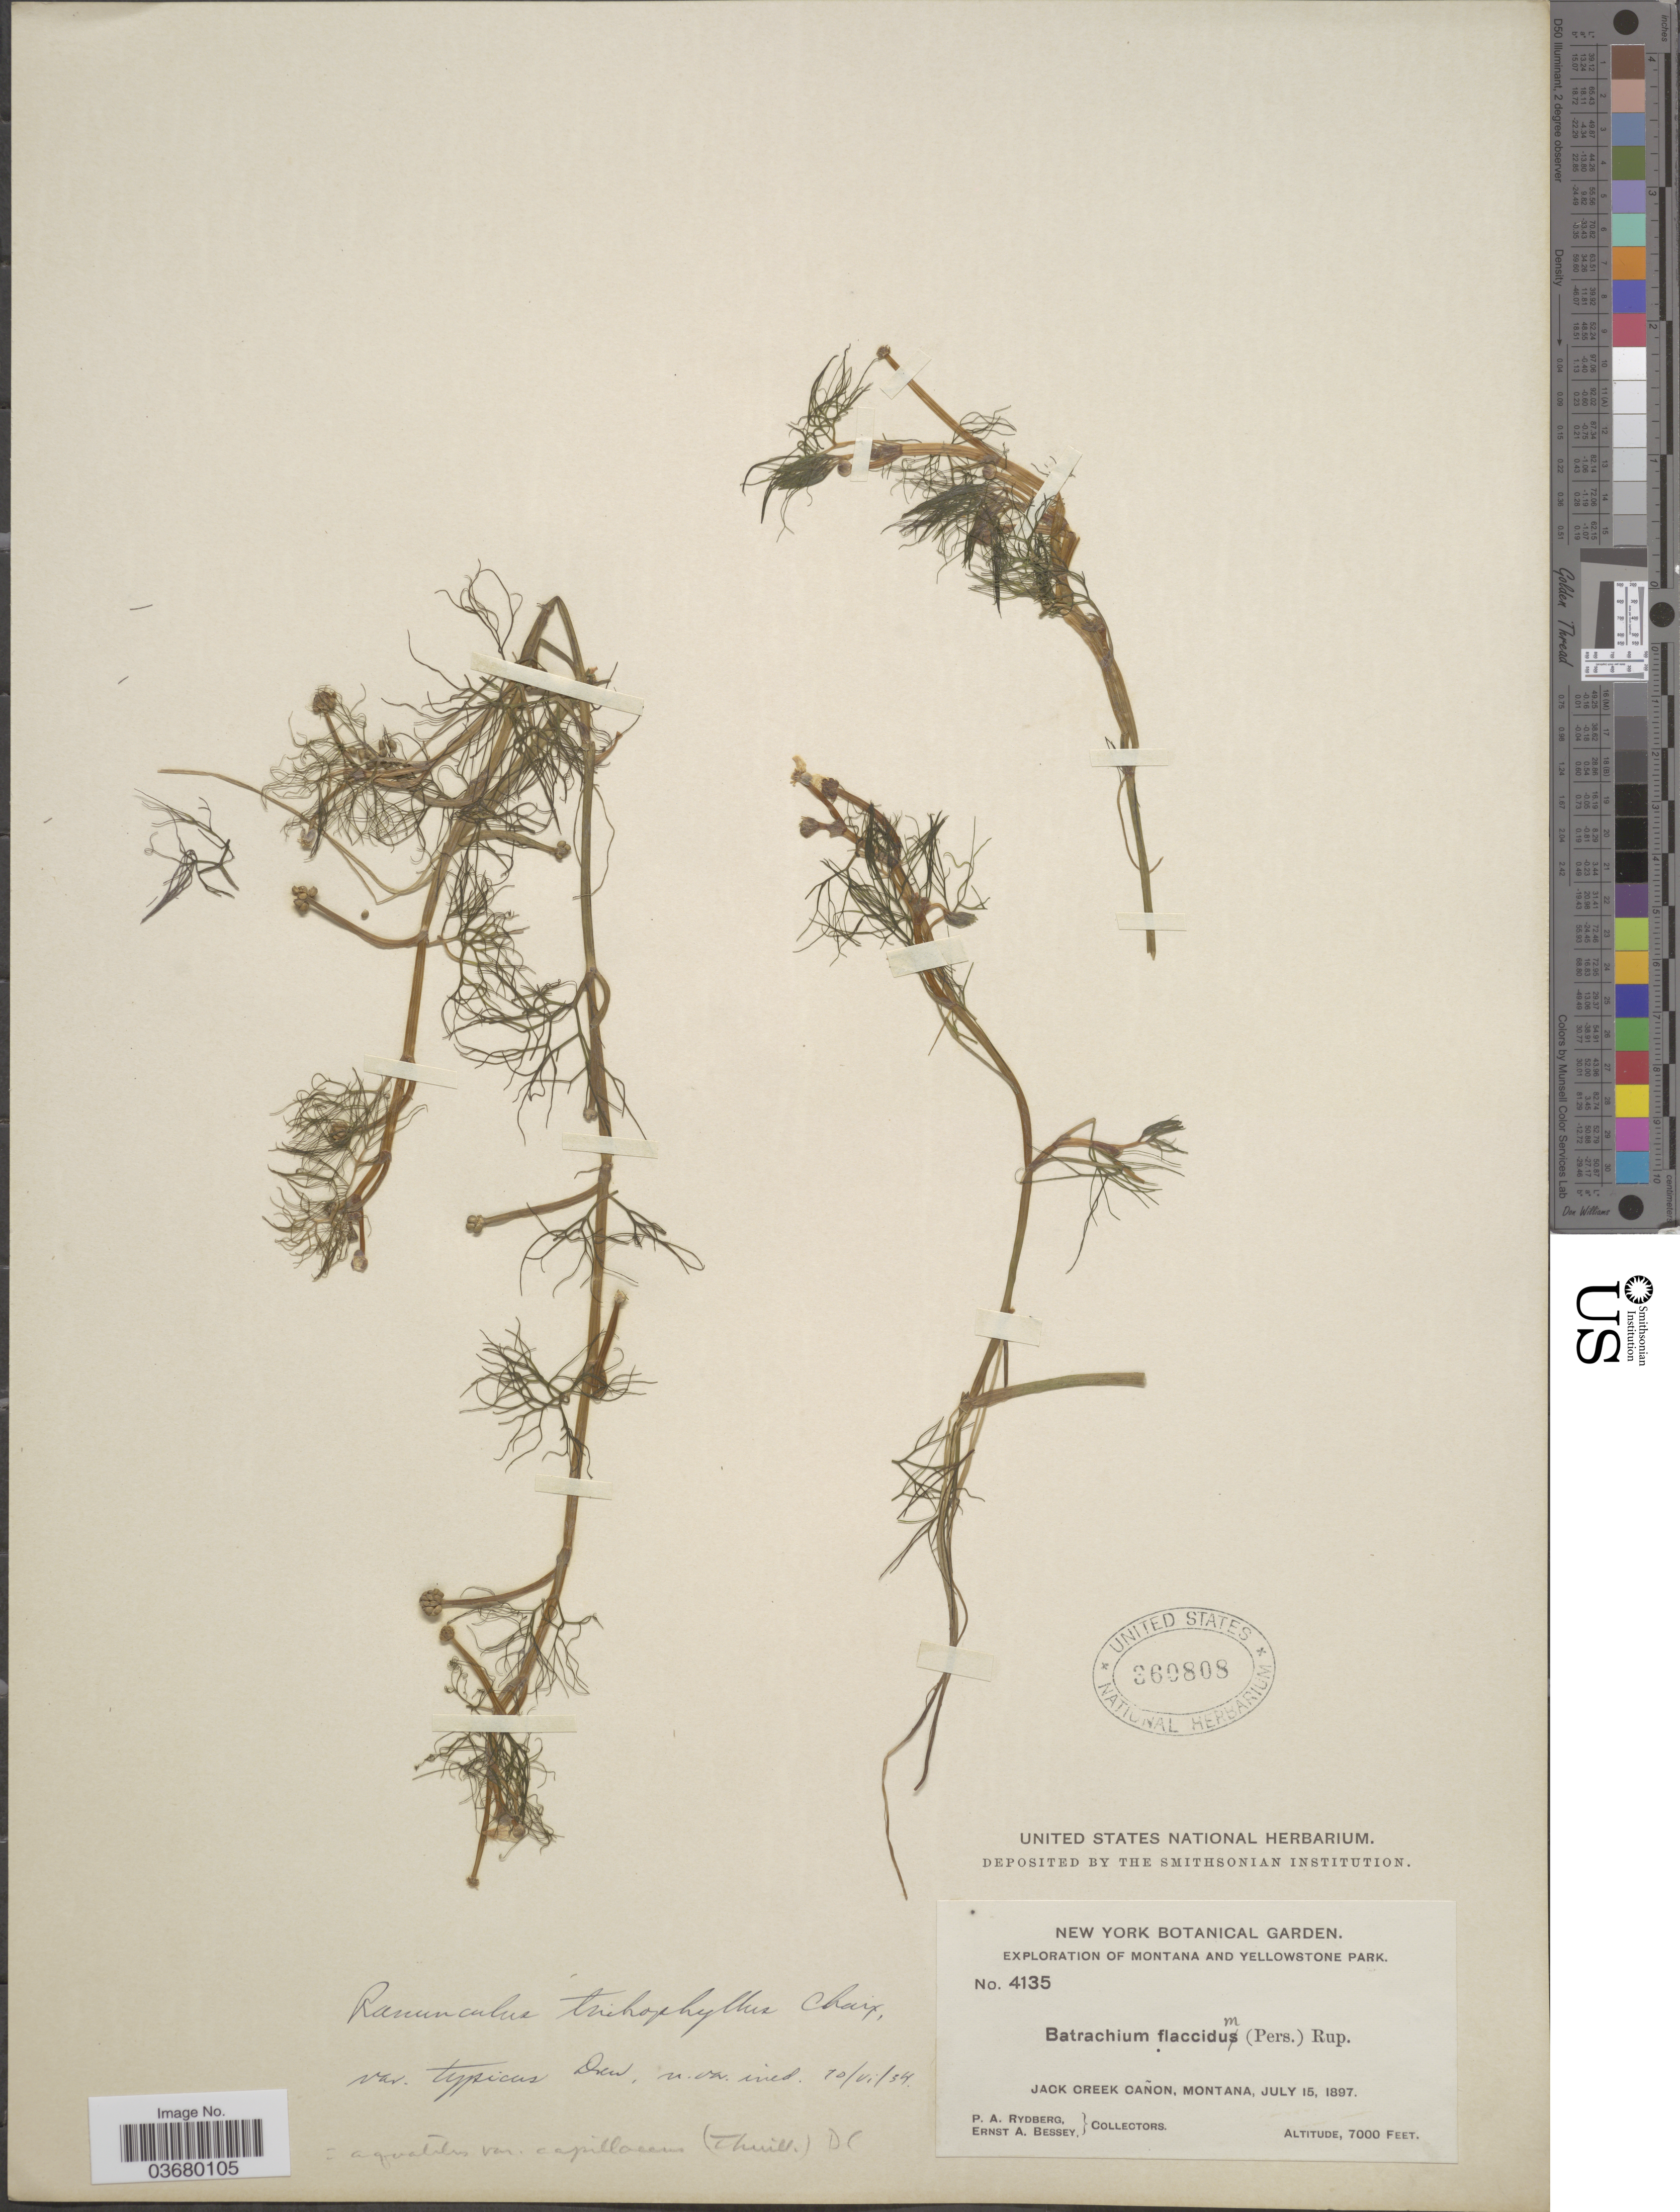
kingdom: Plantae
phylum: Tracheophyta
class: Magnoliopsida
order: Ranunculales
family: Ranunculaceae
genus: Ranunculus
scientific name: Ranunculus trichophyllus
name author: Chaix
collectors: P. A. Rydberg & E. A. Bessey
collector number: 4135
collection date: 1897-07-15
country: United States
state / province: Montana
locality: Jack Creek Cañon.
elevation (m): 2134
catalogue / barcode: US 360808